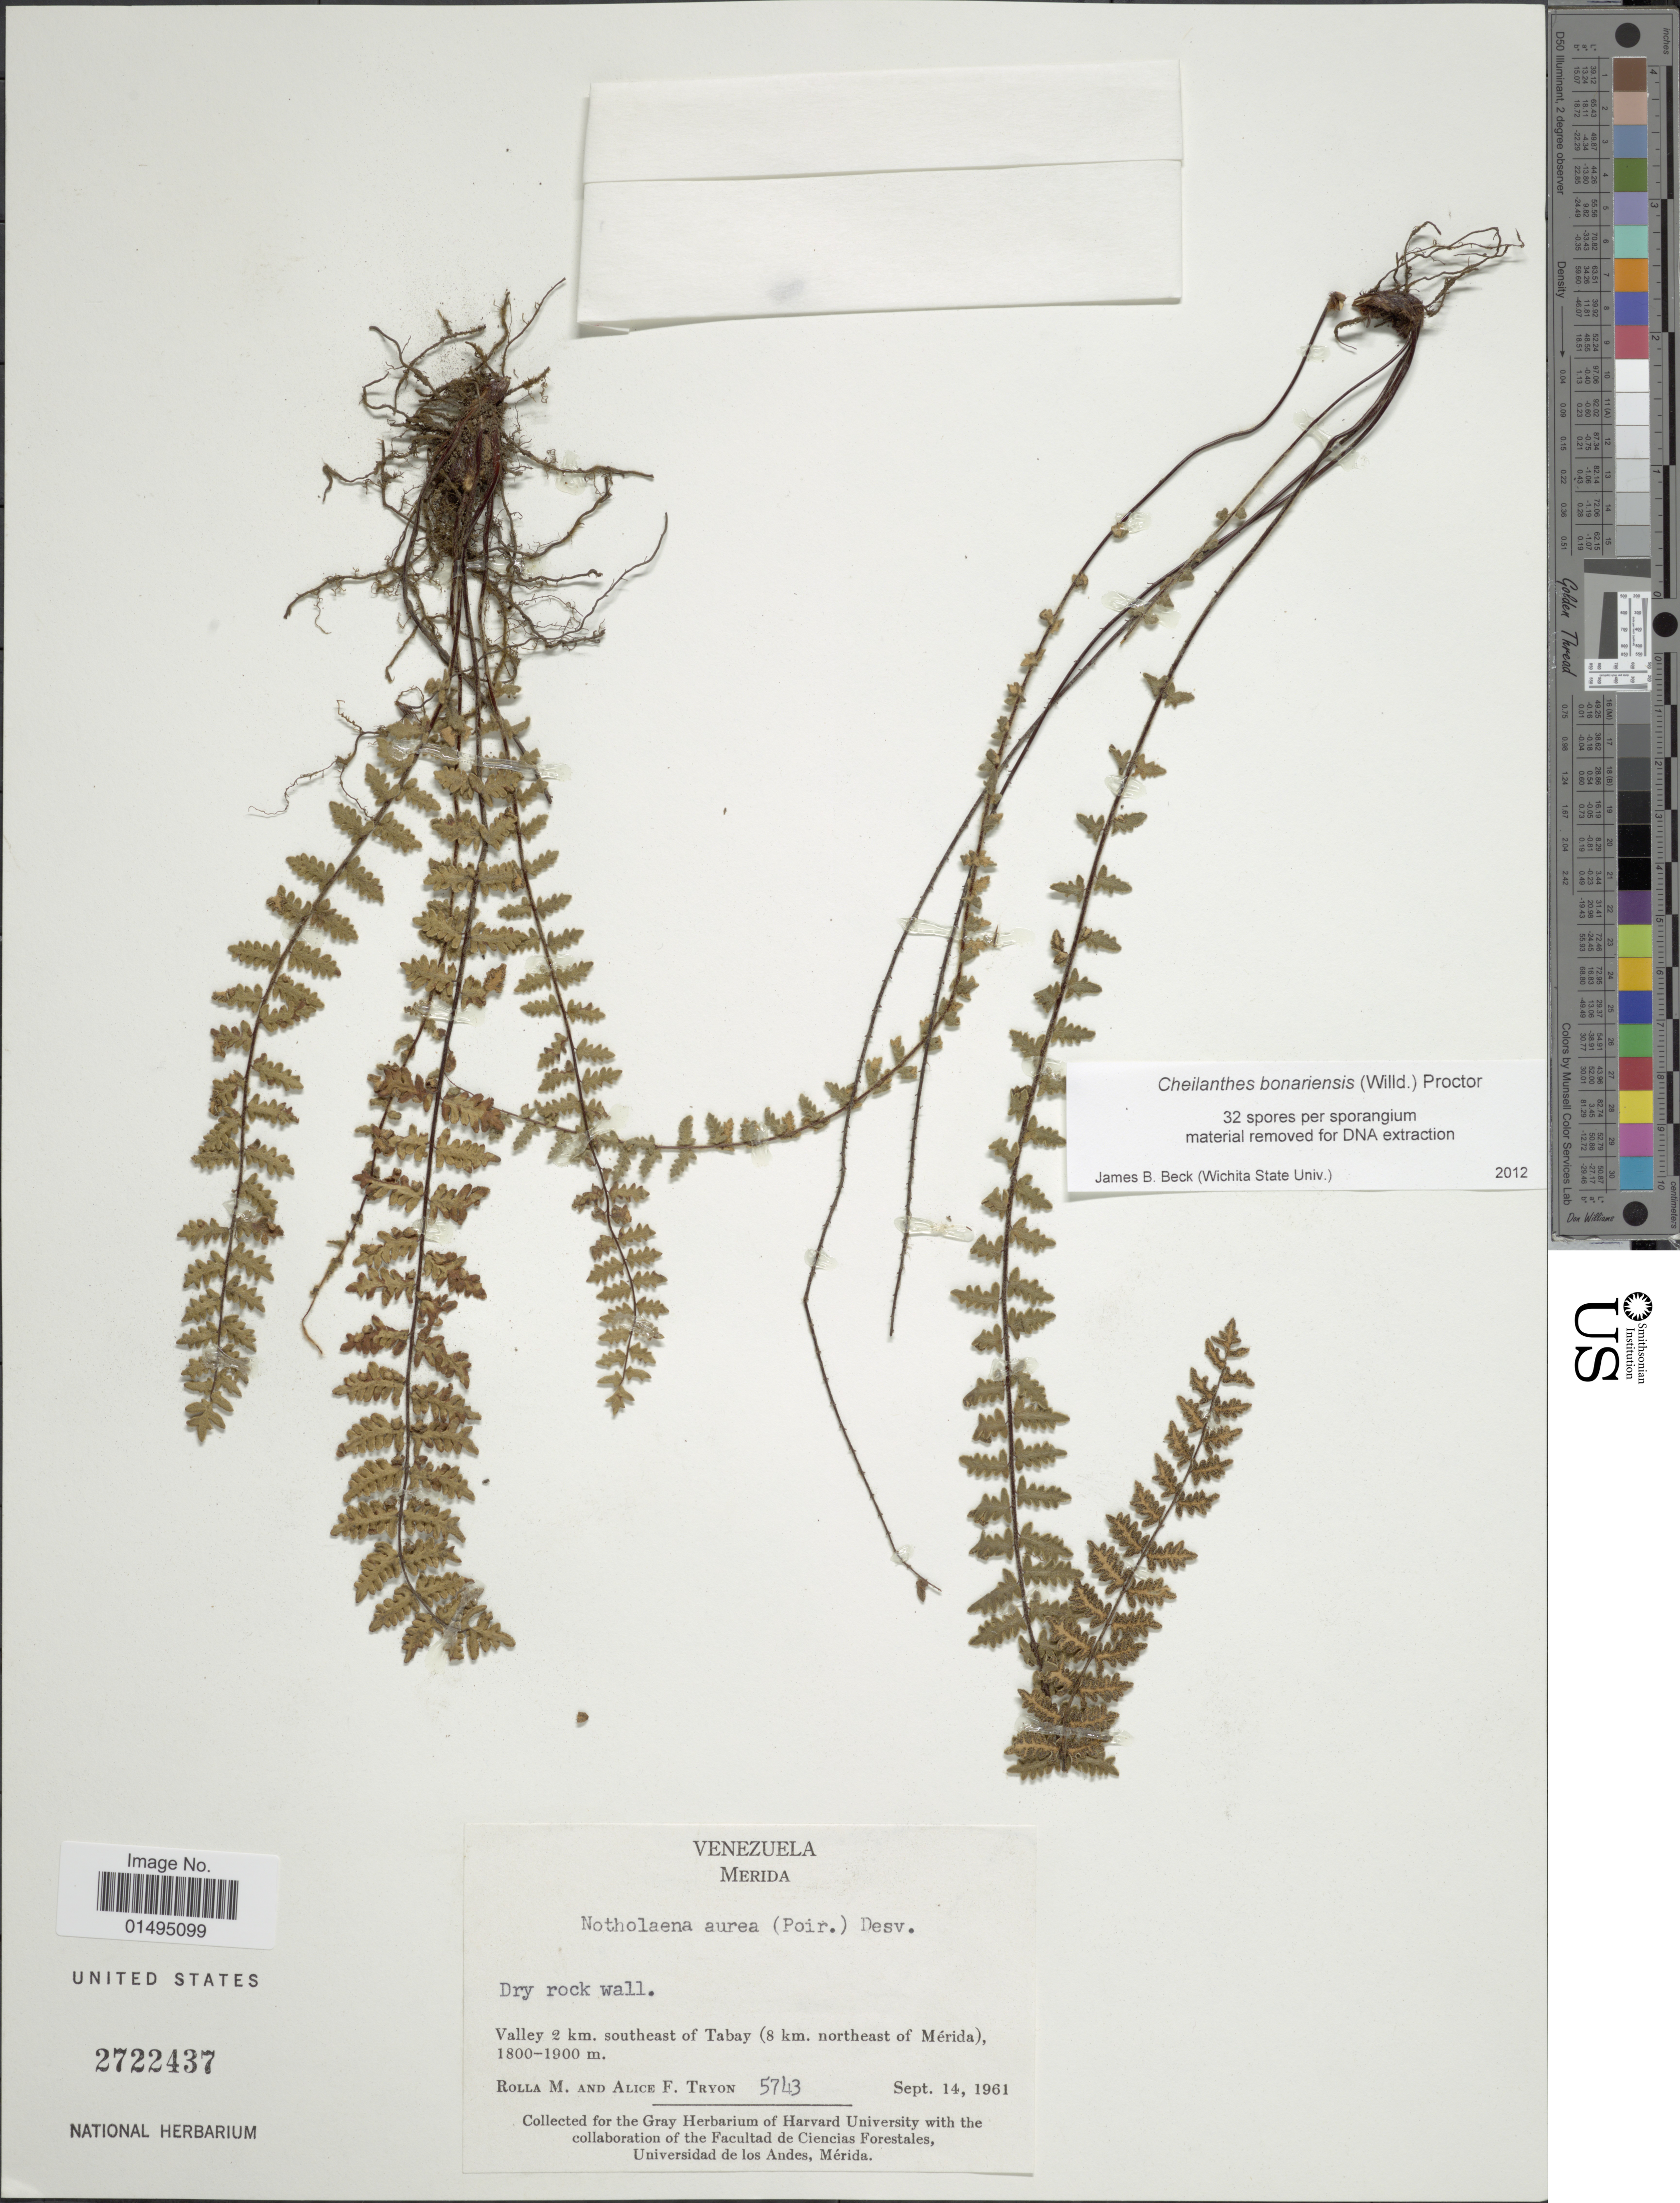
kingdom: Plantae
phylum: Tracheophyta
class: Polypodiopsida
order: Polypodiales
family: Pteridaceae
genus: Myriopteris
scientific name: Myriopteris aurea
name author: (Poir.) Grusz & Windham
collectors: R. M. Tryon & A. F. Tryon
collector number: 5743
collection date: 1961-09-14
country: Venezuela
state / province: Mérida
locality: Merida, valley 2 km. of Tabay (8 km. northeast of Merida)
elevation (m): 1800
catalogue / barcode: US 2722437